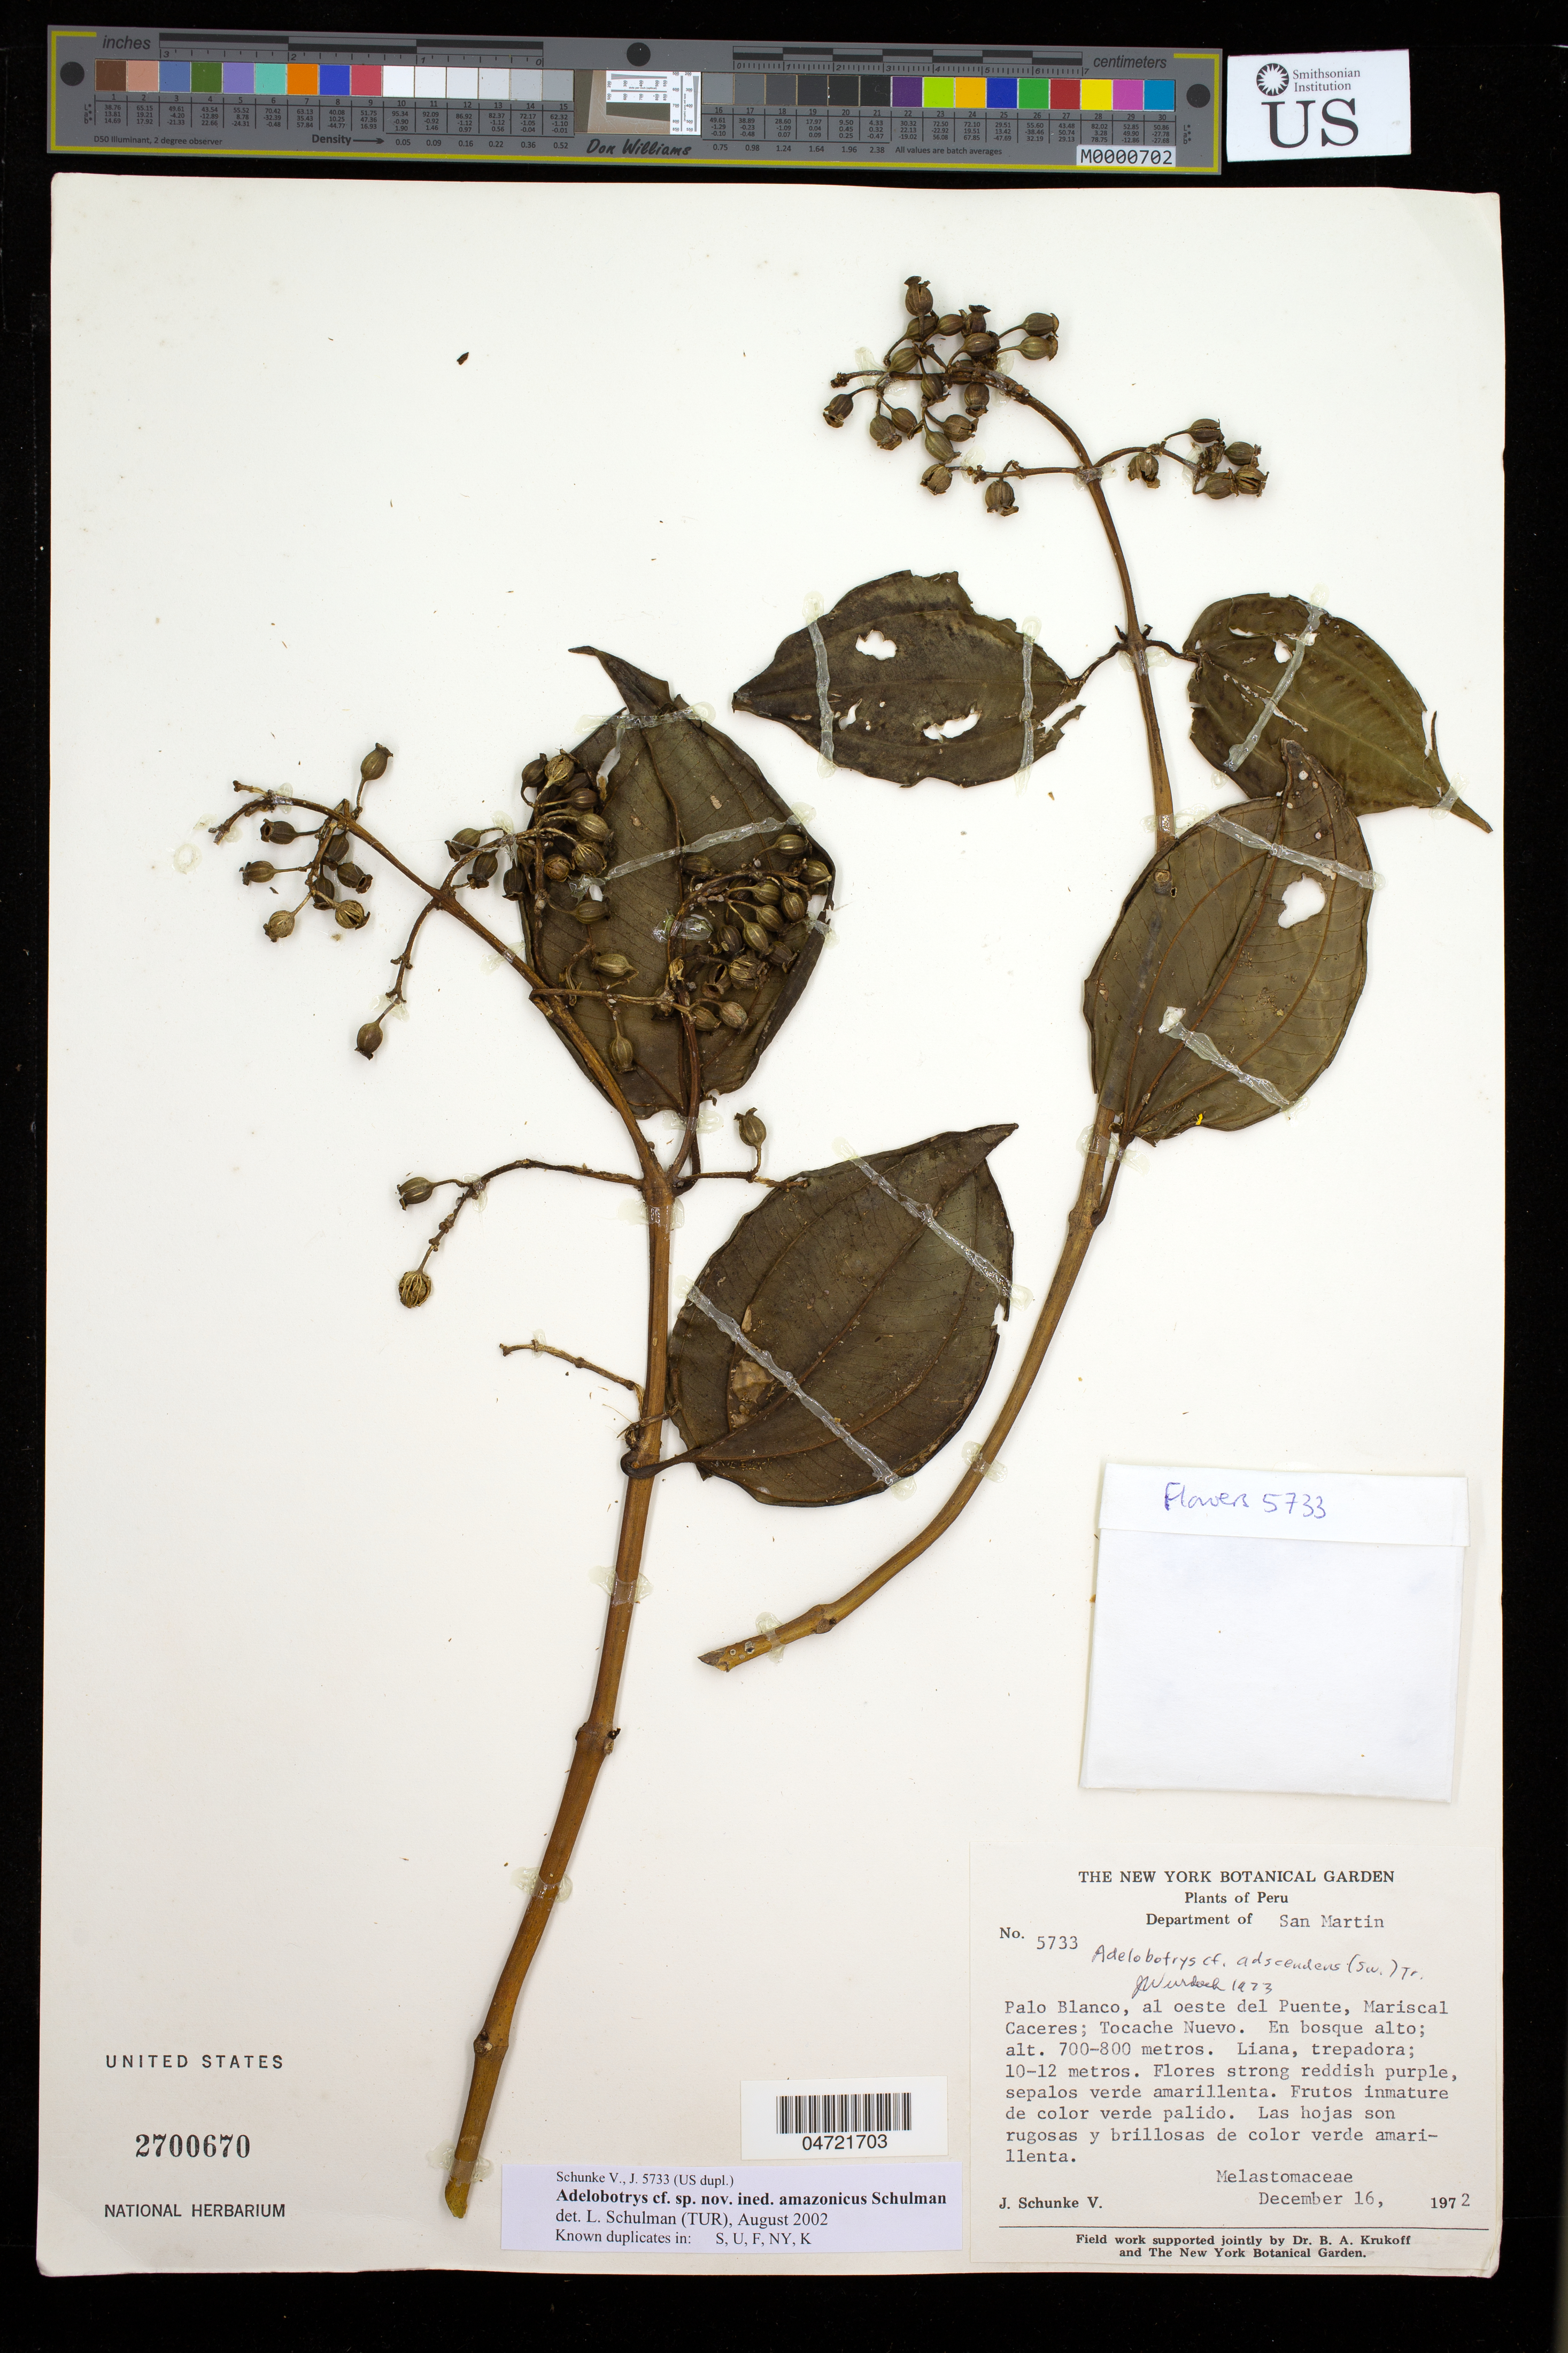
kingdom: Plantae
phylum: Tracheophyta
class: Magnoliopsida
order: Myrtales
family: Melastomataceae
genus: Adelobotrys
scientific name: Adelobotrys sp. nov.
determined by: Schulman, Leif, (TUR), University of Turku (FINLAND)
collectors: J. Schunke Vigo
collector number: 5733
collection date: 1972-12-16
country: Peru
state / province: San Martín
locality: Palo Blanco, al oeste del Puente; mariscal Caceres; Tocache Nuevo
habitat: En bosque alto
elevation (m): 700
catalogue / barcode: US 2700670